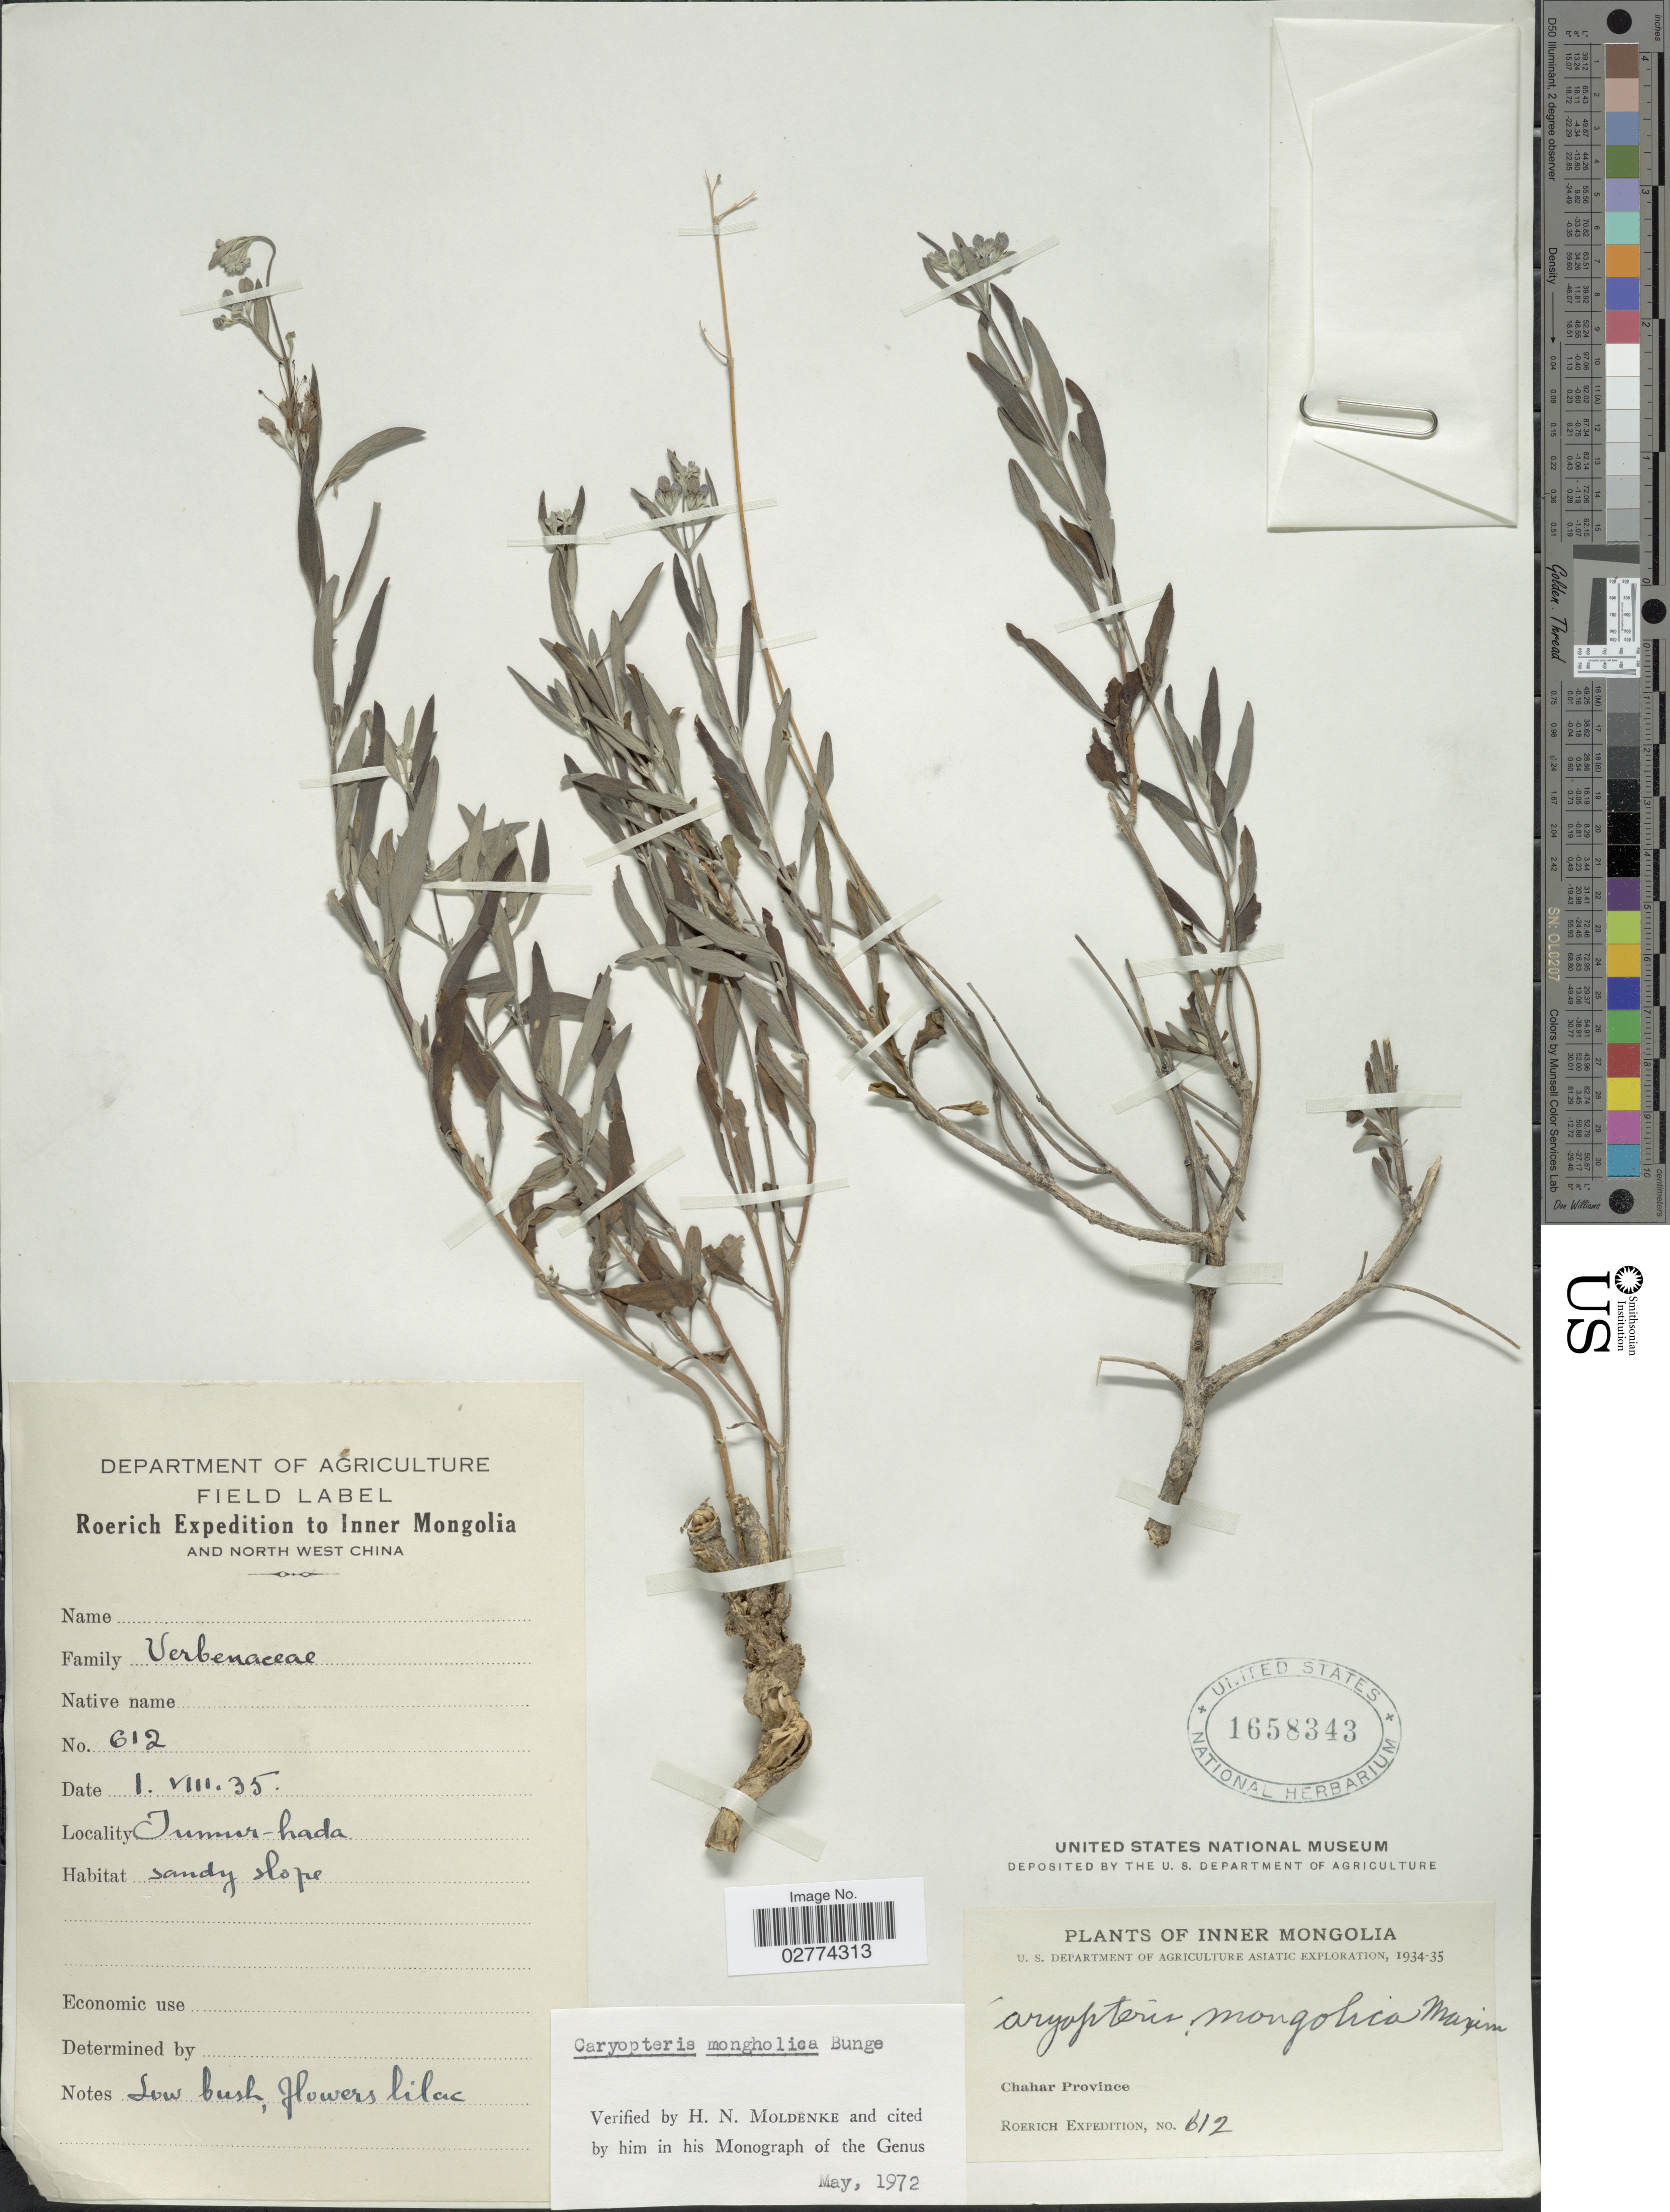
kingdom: Plantae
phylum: Tracheophyta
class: Magnoliopsida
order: Lamiales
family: Lamiaceae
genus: Caryopteris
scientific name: Caryopteris mongholica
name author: Bunge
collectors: Roerich Expedition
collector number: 612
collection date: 1935-08-01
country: China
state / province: Nei Monggol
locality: Inner Mongolia and North West China. Chahar Province. Tumur-hada.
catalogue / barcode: US 1658343